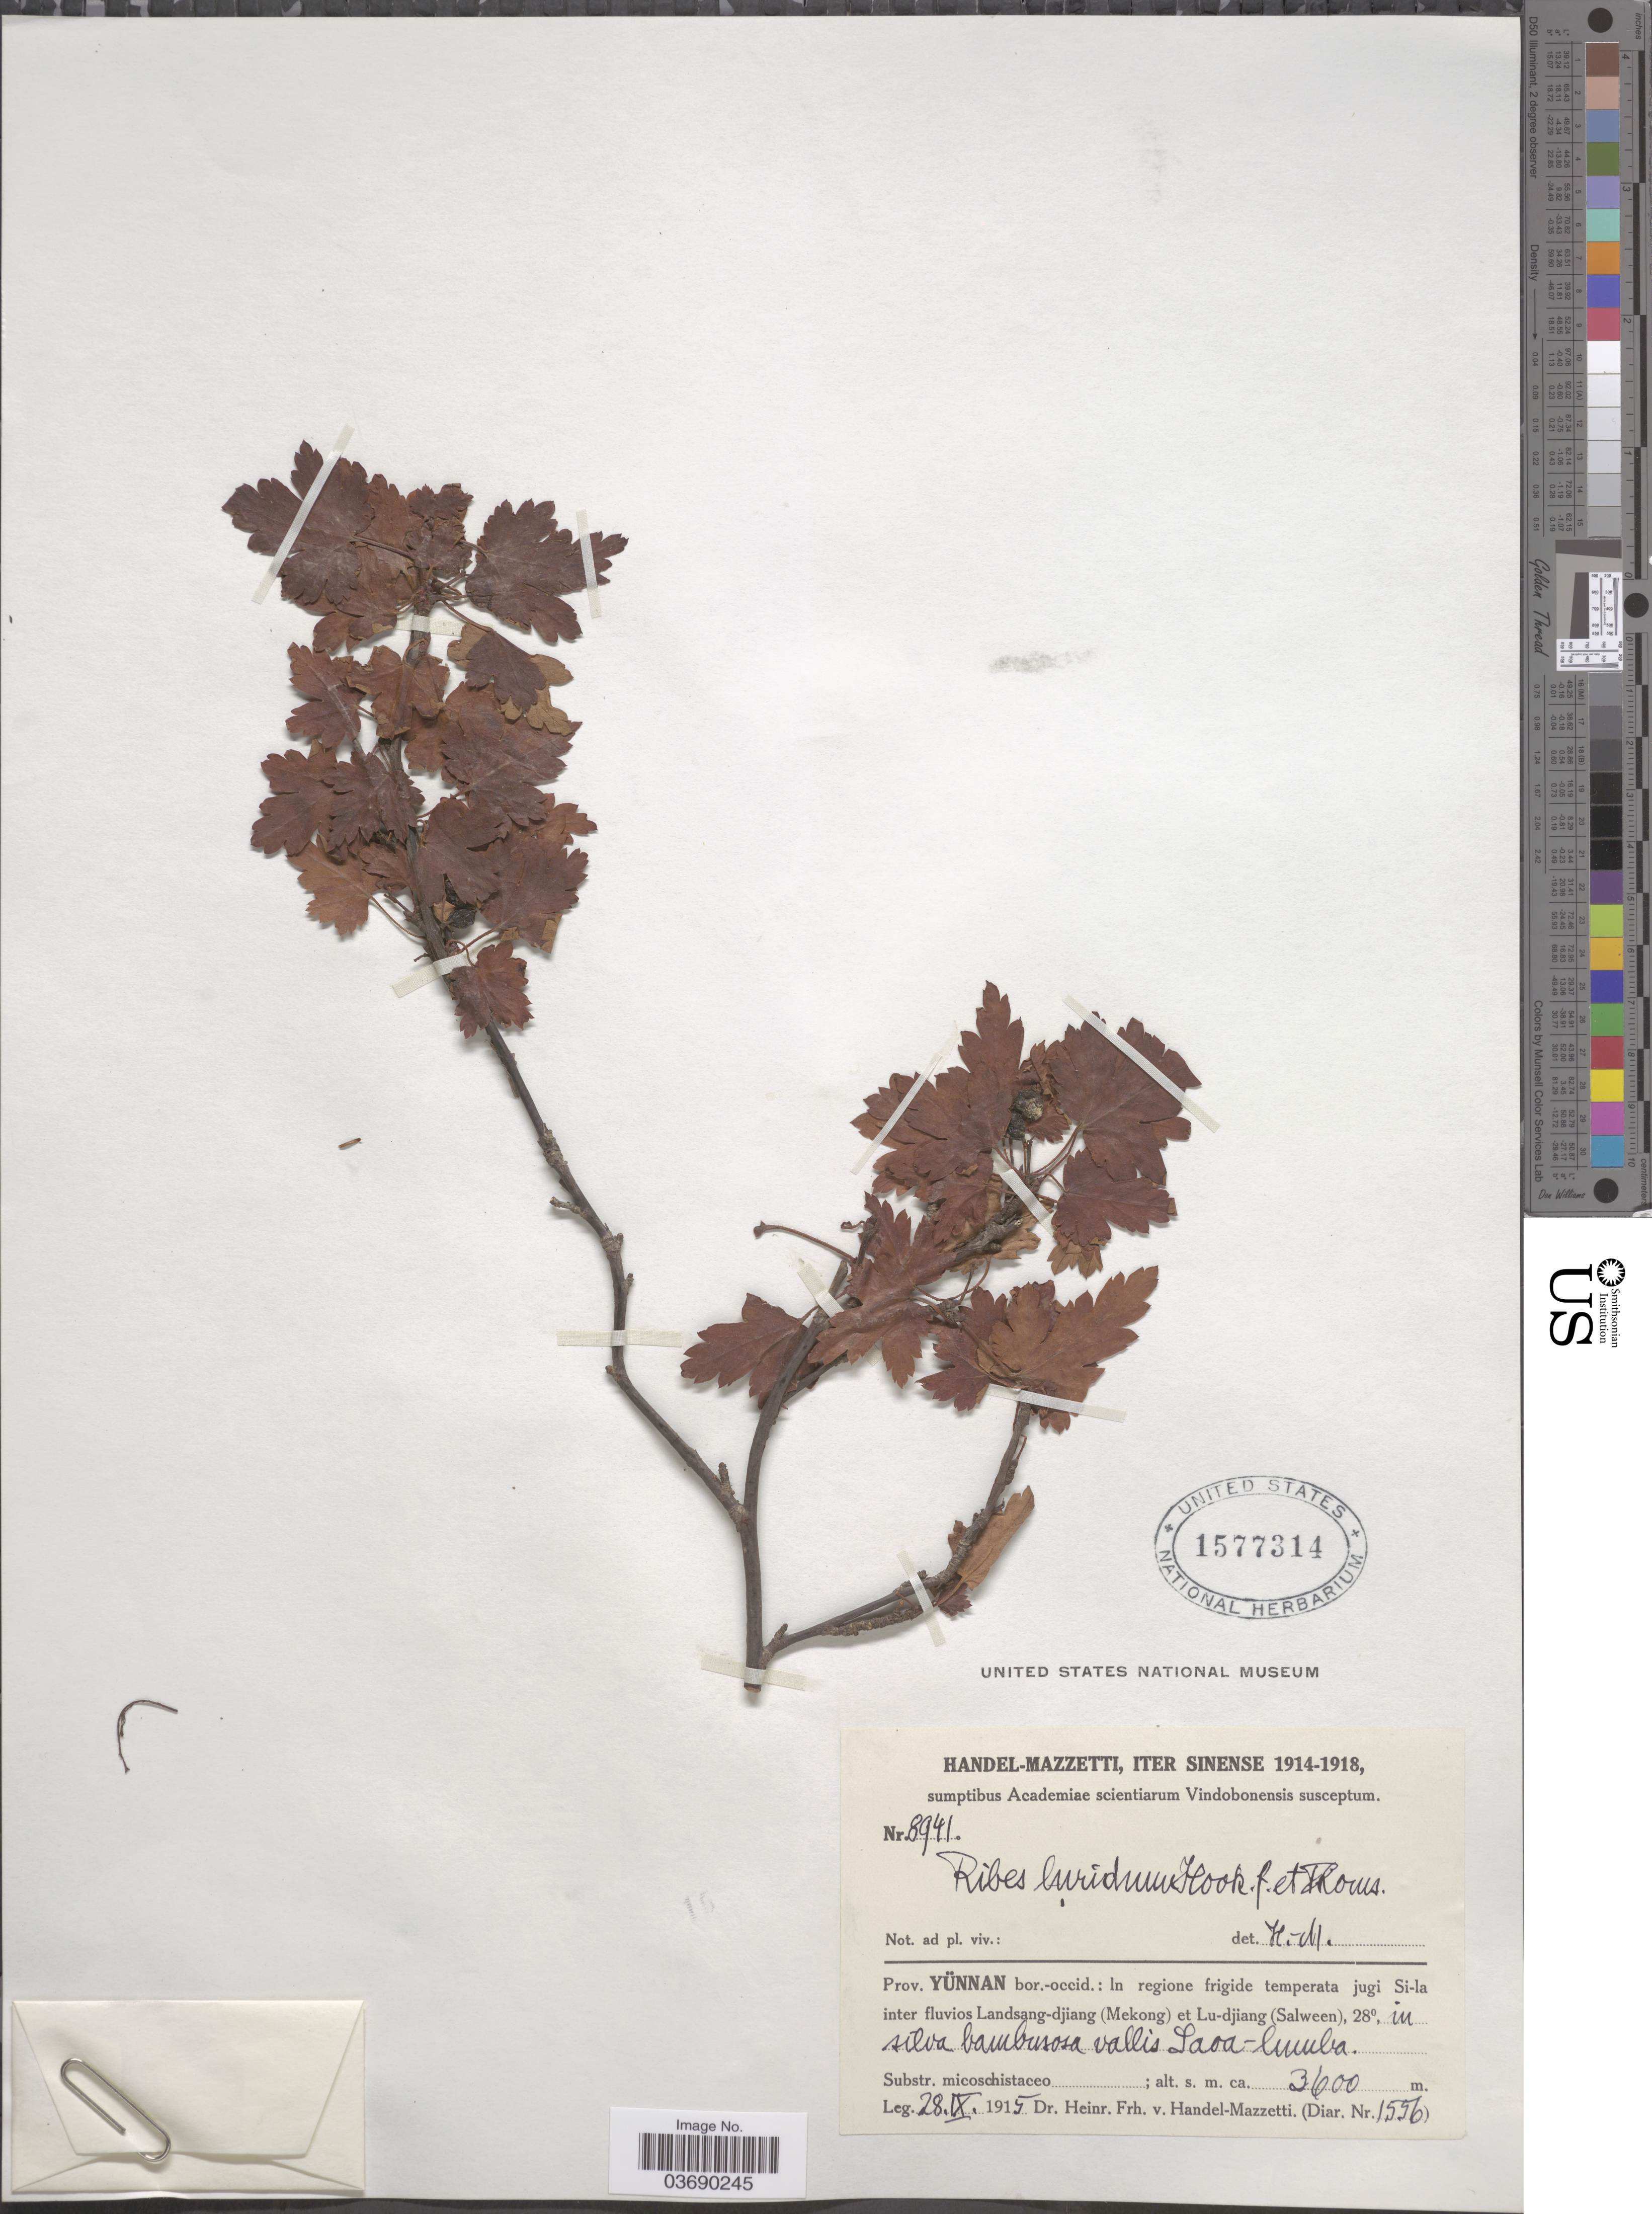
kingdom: Plantae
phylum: Tracheophyta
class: Magnoliopsida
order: Saxifragales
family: Grossulariaceae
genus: Ribes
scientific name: Ribes luridum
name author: Hook. f. & Thomson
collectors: H. Handel-Mazzetti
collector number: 8941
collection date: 1915-09-28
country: China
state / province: Yunnan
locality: Iter Sinense. Bor.-occid.: In regione frigide temperate jugi Si-la inter fluvios Landsang-djiang (Mekong) et Lu-djiang (Salween), in silva bambusa vallis Laoa-lumba.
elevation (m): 3600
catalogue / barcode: US 1577314